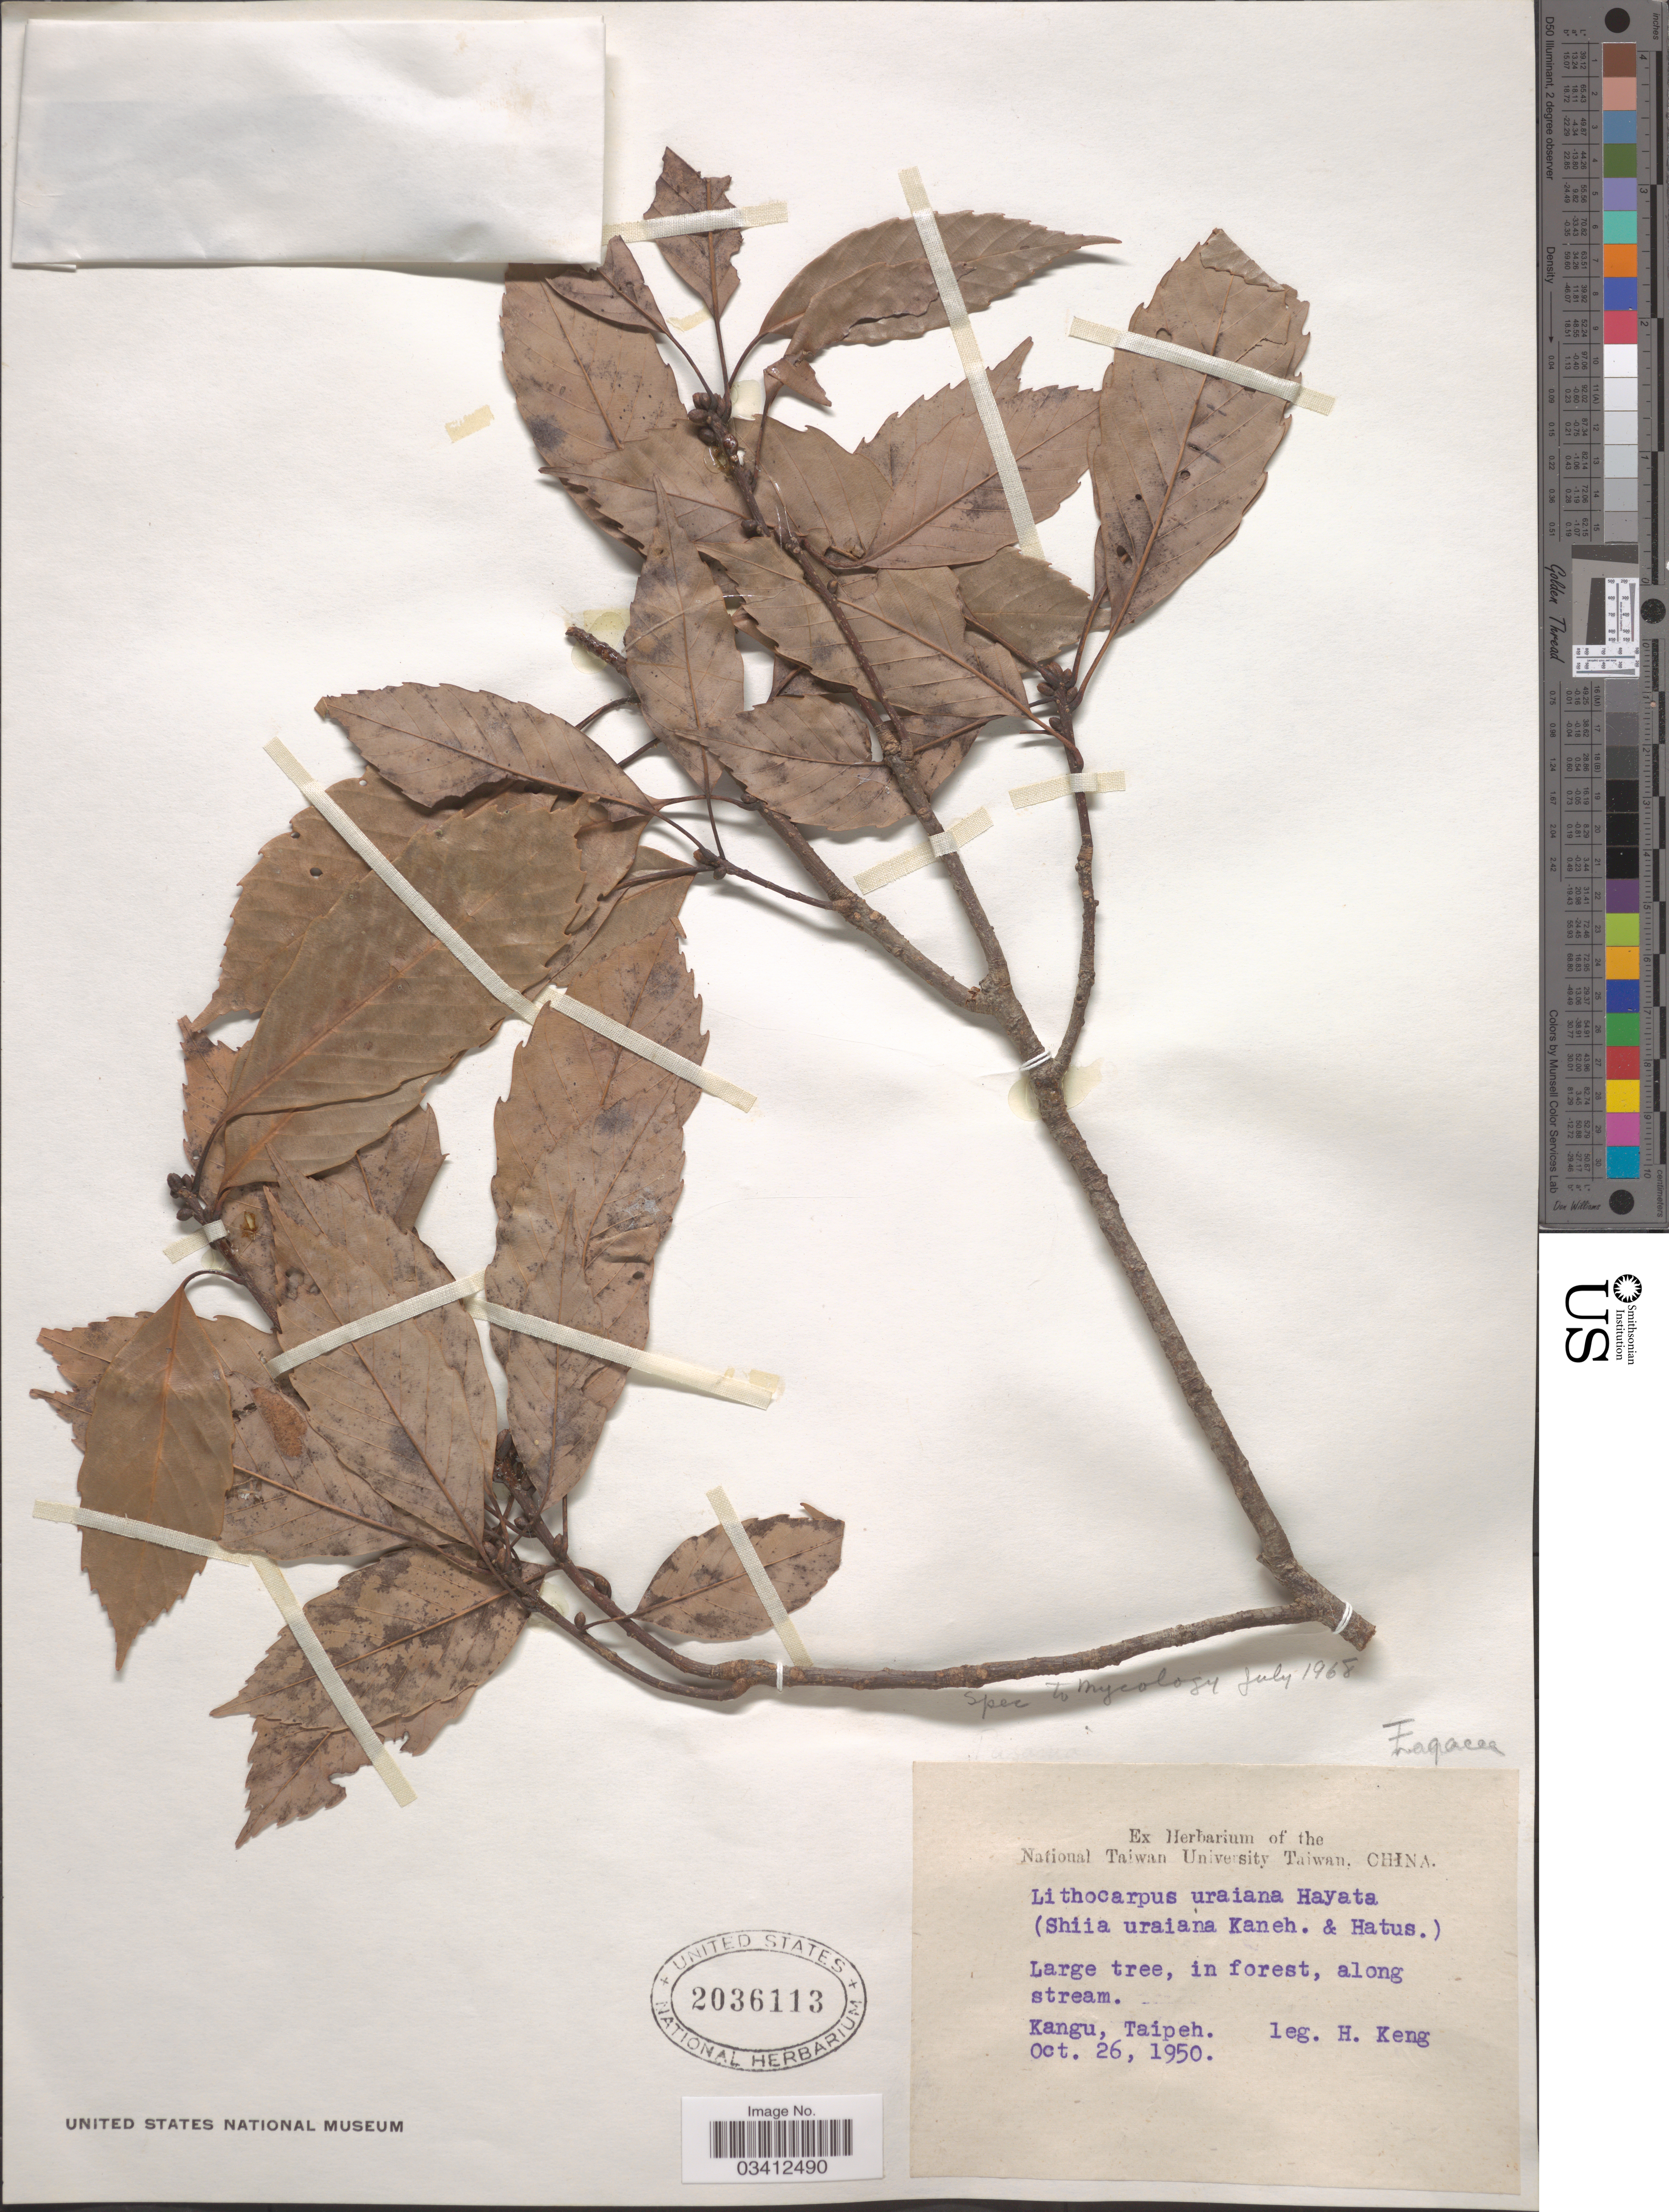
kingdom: Plantae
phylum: Tracheophyta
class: Magnoliopsida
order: Fagales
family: Fagaceae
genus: Quercus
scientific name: Quercus sp.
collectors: H. Keng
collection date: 1950-10-26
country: Taiwan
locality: Along stream. Kangu, Taipeh.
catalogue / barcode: US 2036113